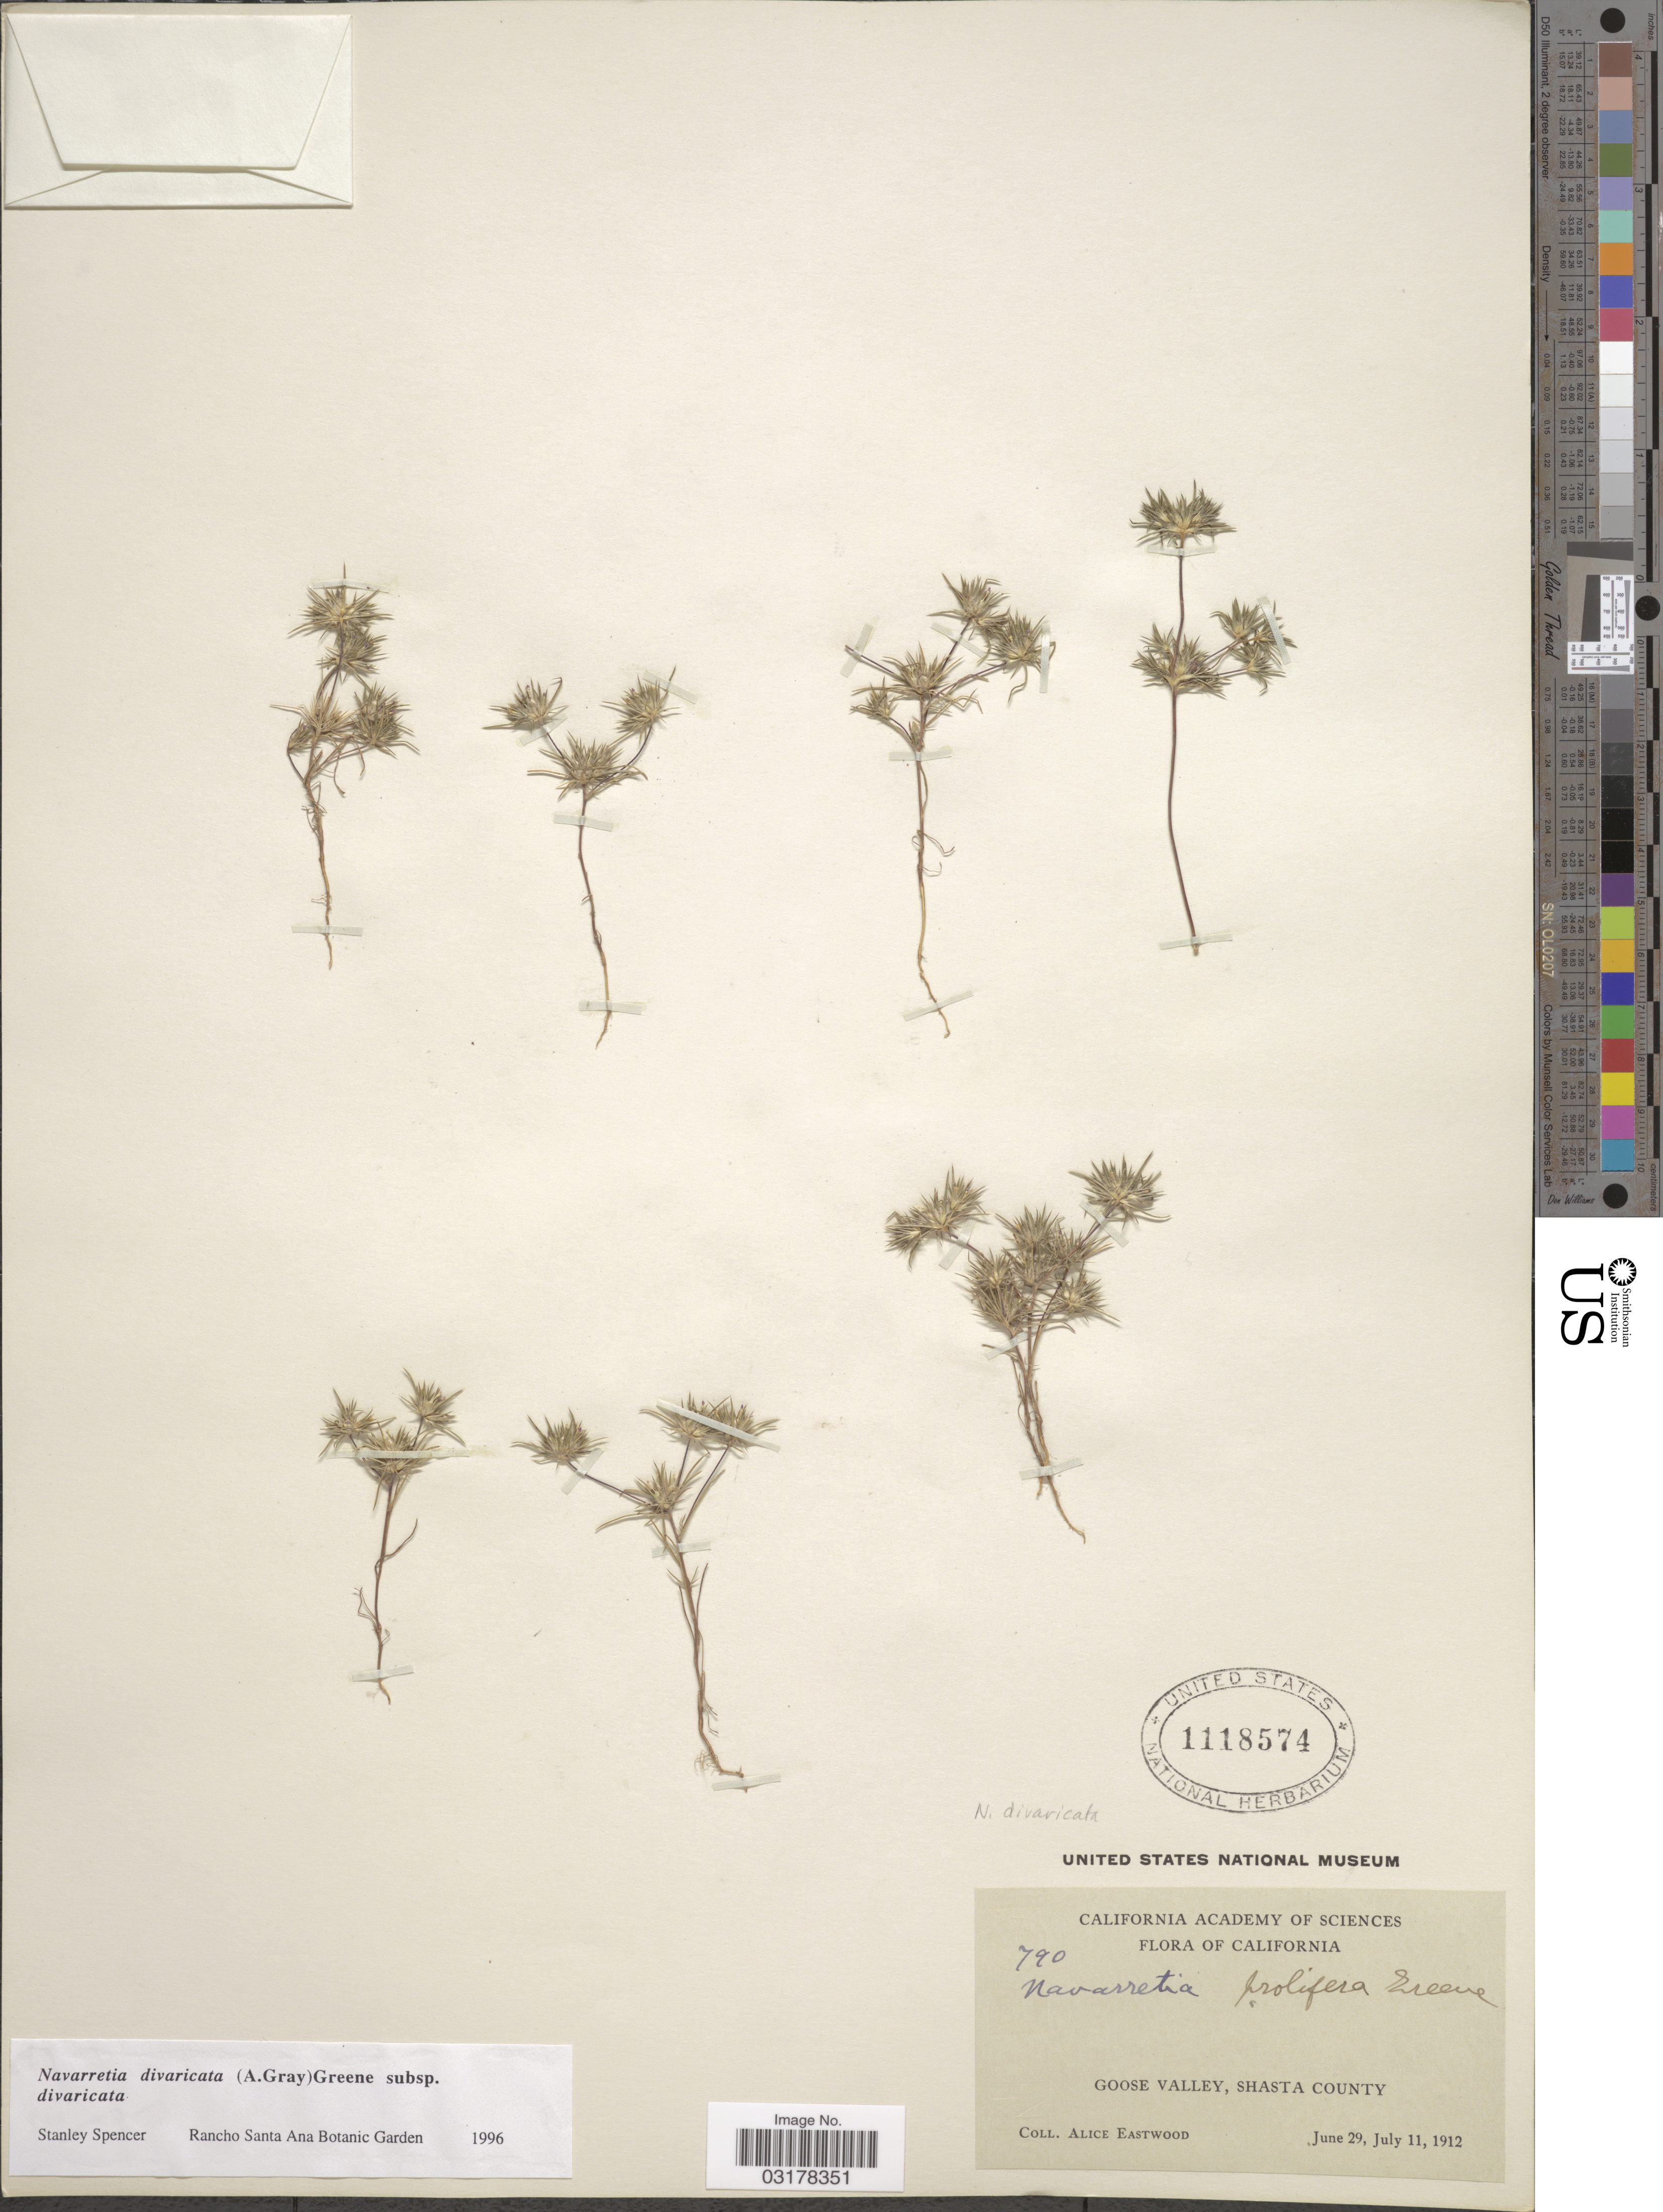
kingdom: Plantae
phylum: Tracheophyta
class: Magnoliopsida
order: Ericales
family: Polemoniaceae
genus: Navarretia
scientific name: Navarretia divaricata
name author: S.W. Greene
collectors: A. Eastwood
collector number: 790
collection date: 1912-06-29/1912-07-11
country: United States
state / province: California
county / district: Shasta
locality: Goose Valley, Shasta County.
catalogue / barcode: US 1118574